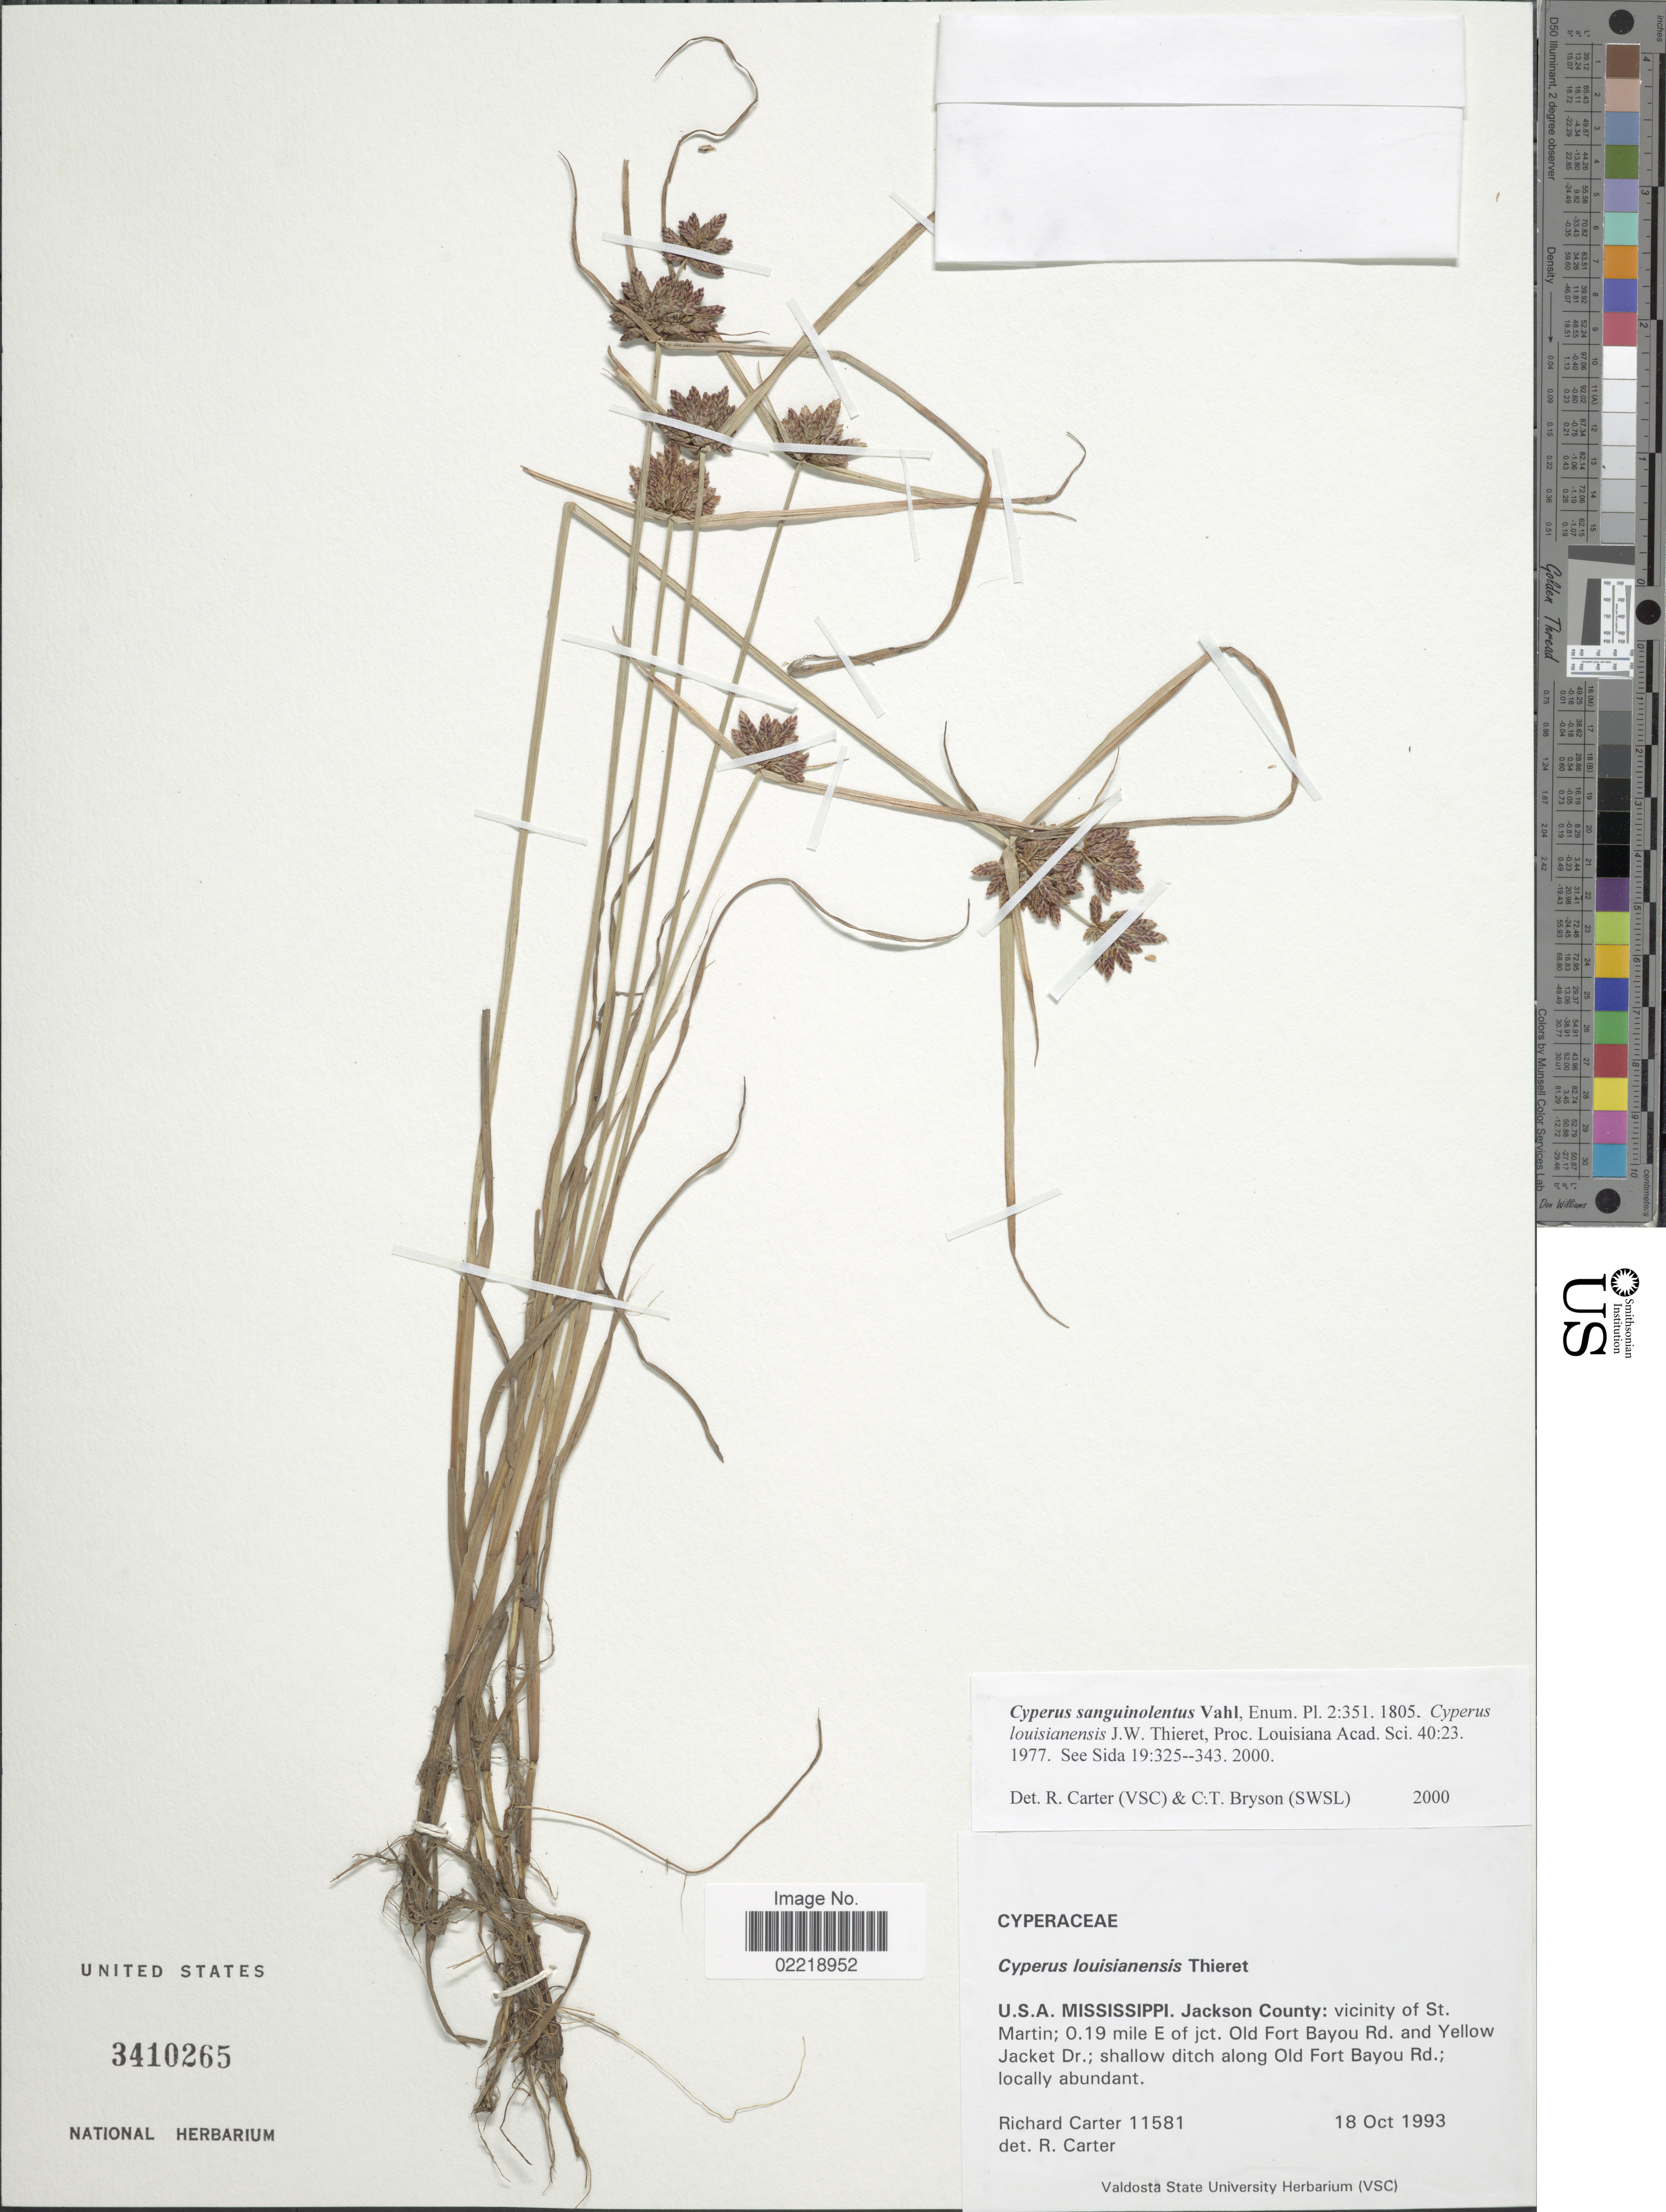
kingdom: Plantae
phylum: Tracheophyta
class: Liliopsida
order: Poales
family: Cyperaceae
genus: Cyperus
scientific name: Cyperus sanguinolentus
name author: Vahl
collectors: R. Carter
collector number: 11581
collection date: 1993-10-18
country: United States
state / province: Mississippi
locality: Jackson County: vicinity of St Martin; 0.19 mile E of jct Old Fort Bayou Rd and Yellow Jacket Dr; shallow ditch along Old Fort Bayou Rd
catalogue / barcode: US 3410265